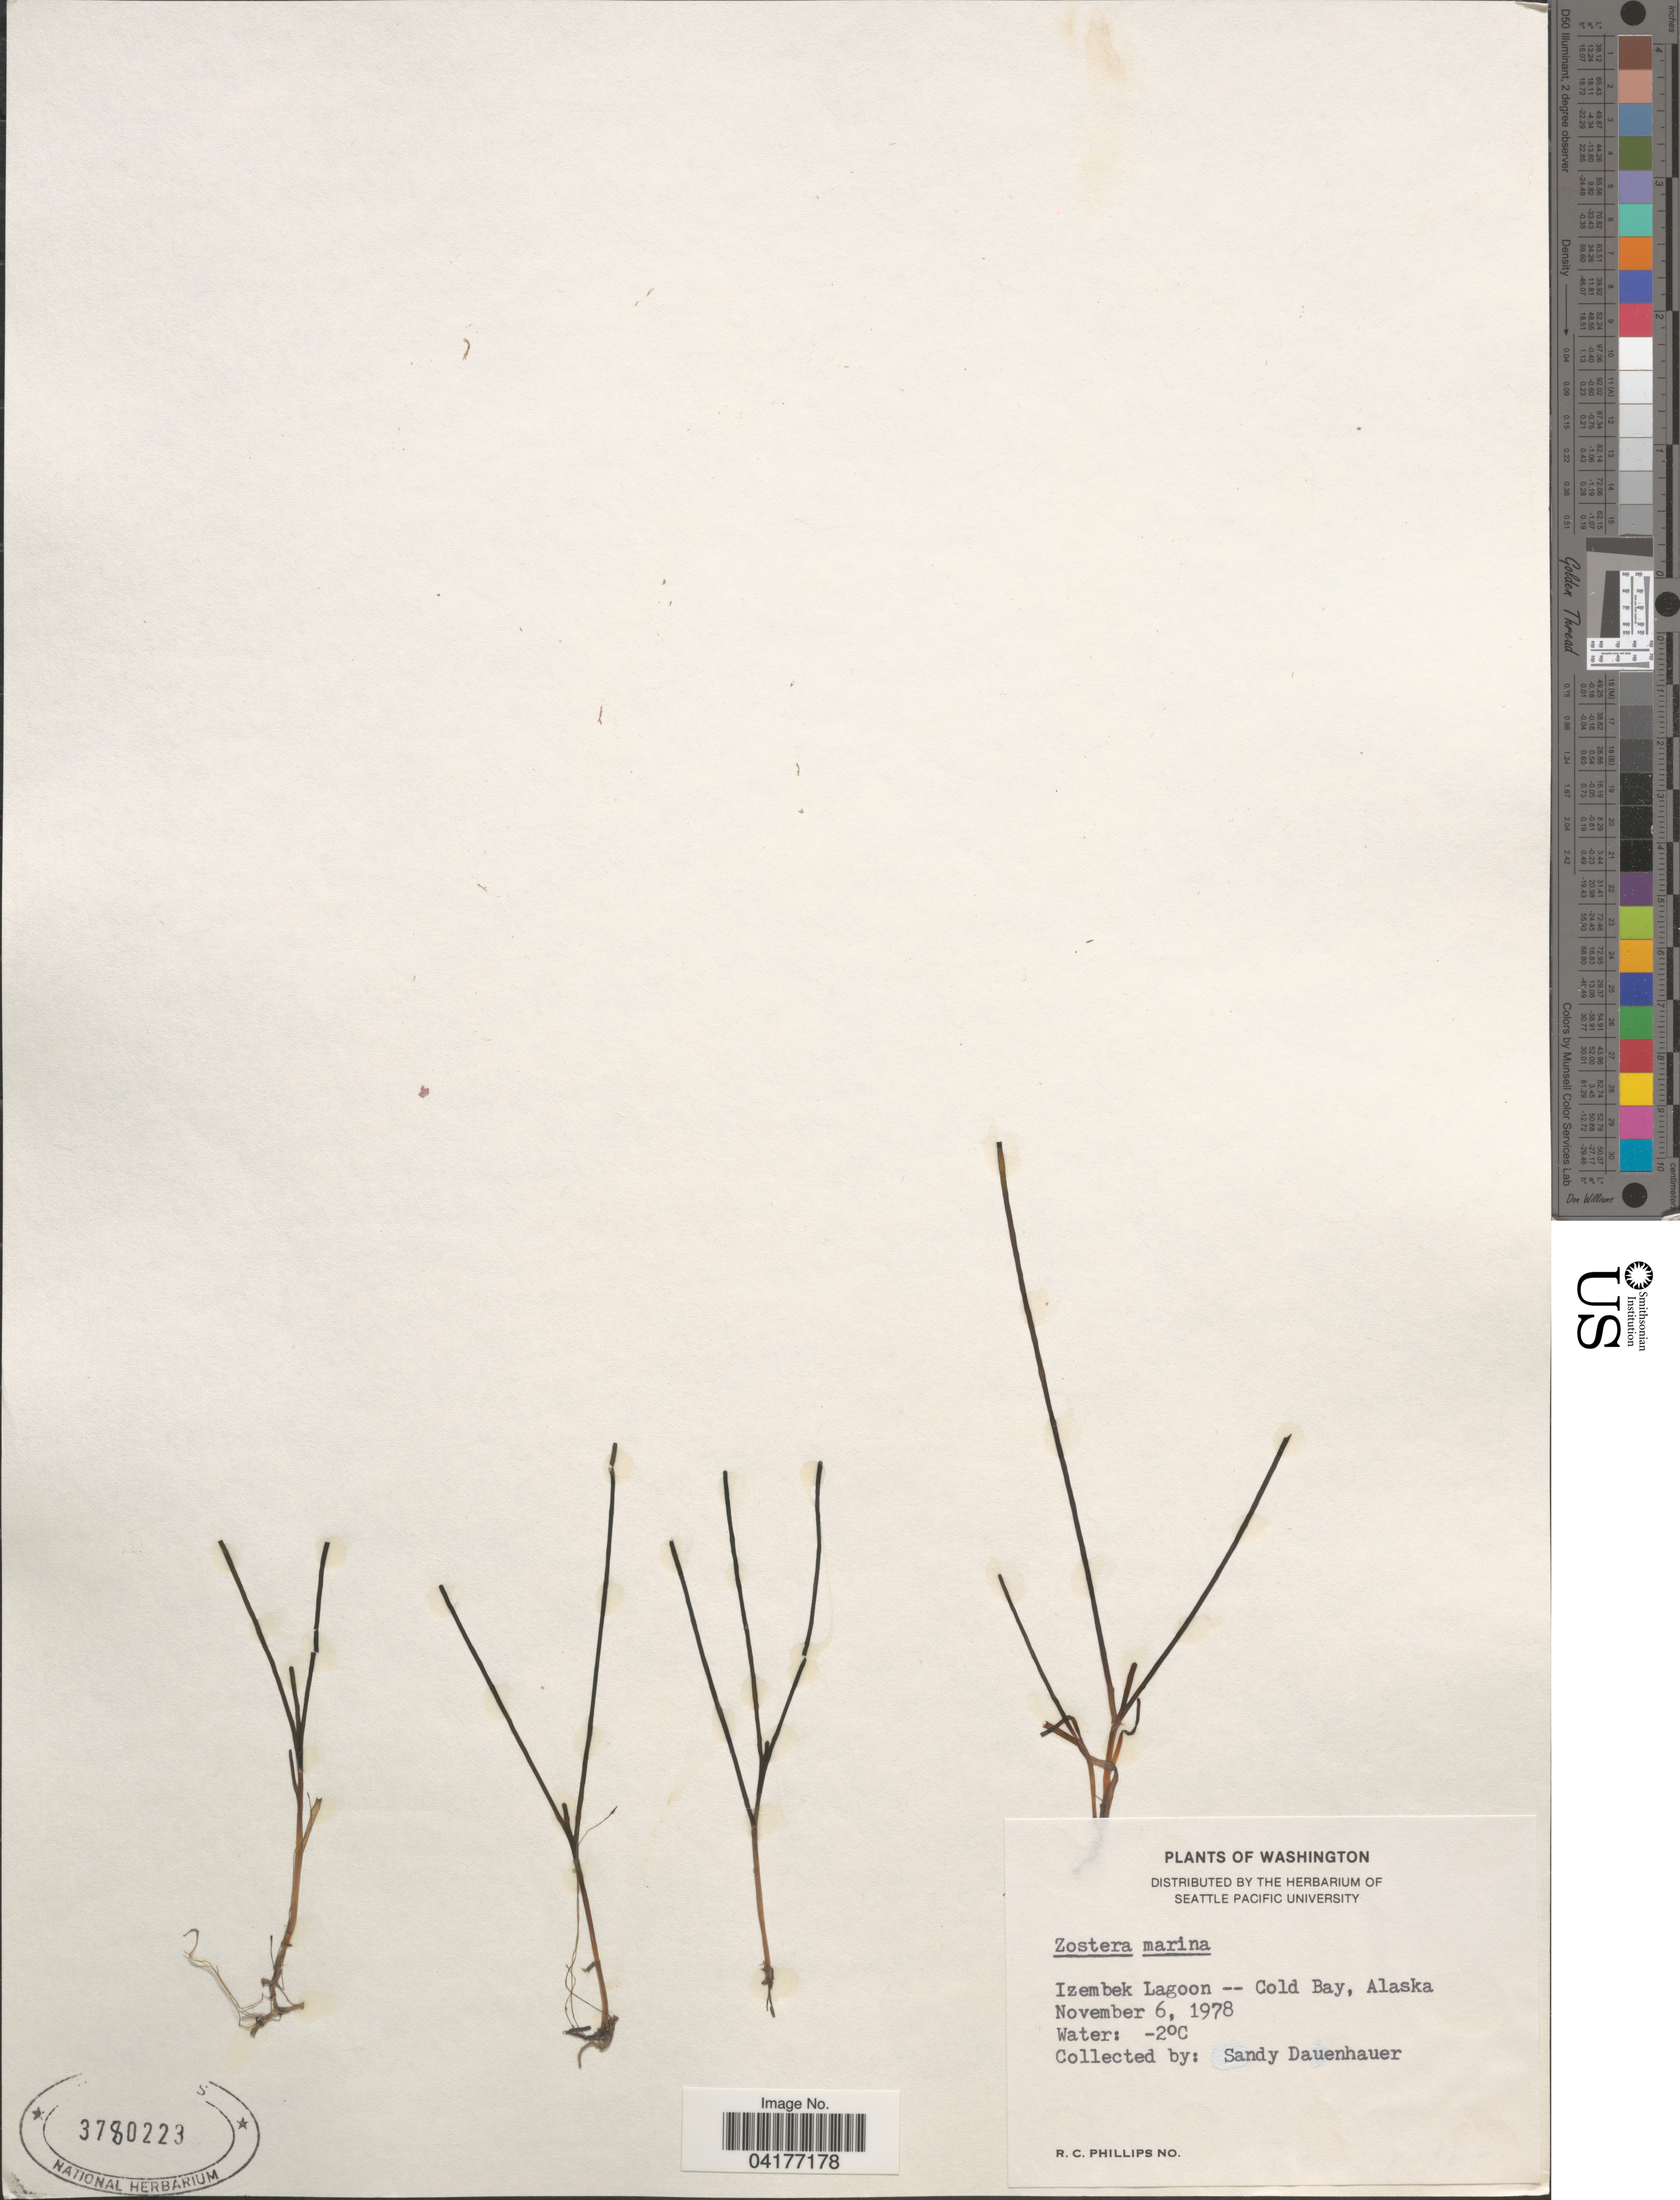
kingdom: Plantae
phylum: Tracheophyta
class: Liliopsida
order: Alismatales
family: Zosteraceae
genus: Zostera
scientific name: Zostera marina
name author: L.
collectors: S. Dauenhauer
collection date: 1978-11-06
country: United States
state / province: Alaska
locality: Izembek Lagoon -- Cold Bay.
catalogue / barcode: US 3780223